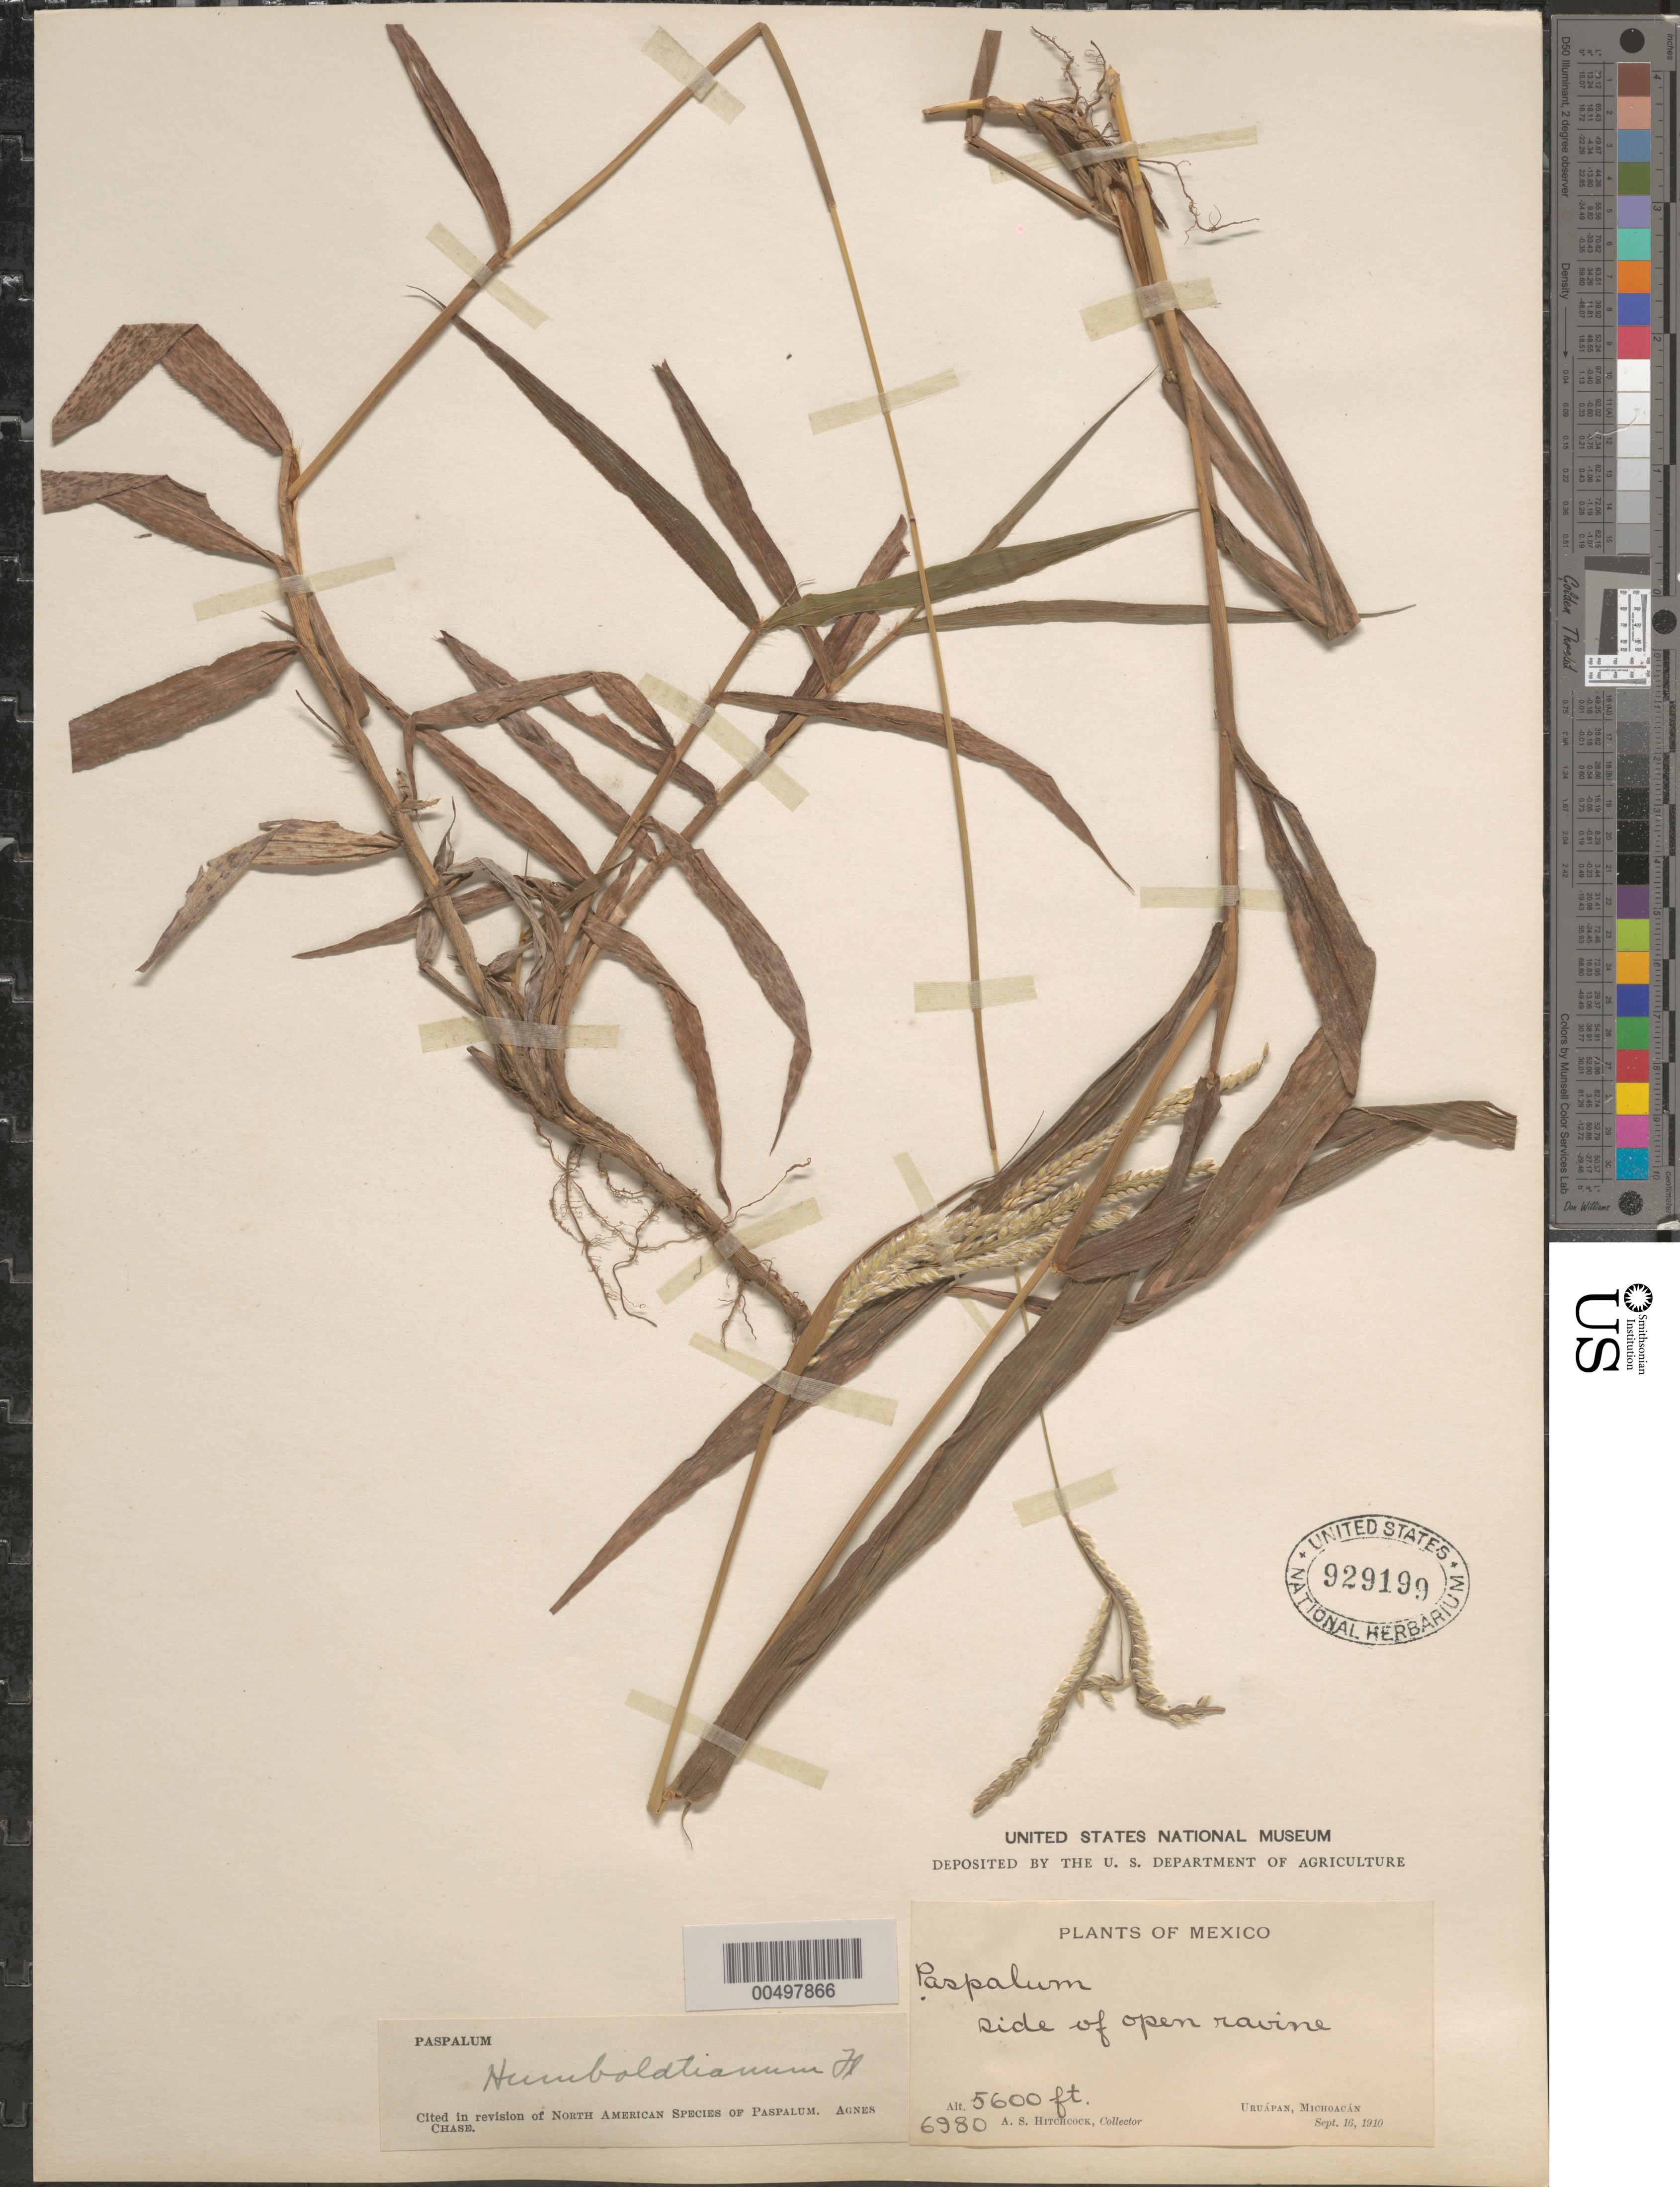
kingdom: Plantae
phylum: Tracheophyta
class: Liliopsida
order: Poales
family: Poaceae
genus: Paspalum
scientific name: Paspalum humboldtianum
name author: Flüggé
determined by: Chase, [M.] Agnes, (US)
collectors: A. S. Hitchcock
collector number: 6980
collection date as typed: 16 Sep 1910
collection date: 1910-09-16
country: Mexico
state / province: Michoacán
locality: Uruapán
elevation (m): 1707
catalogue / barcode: US 929199